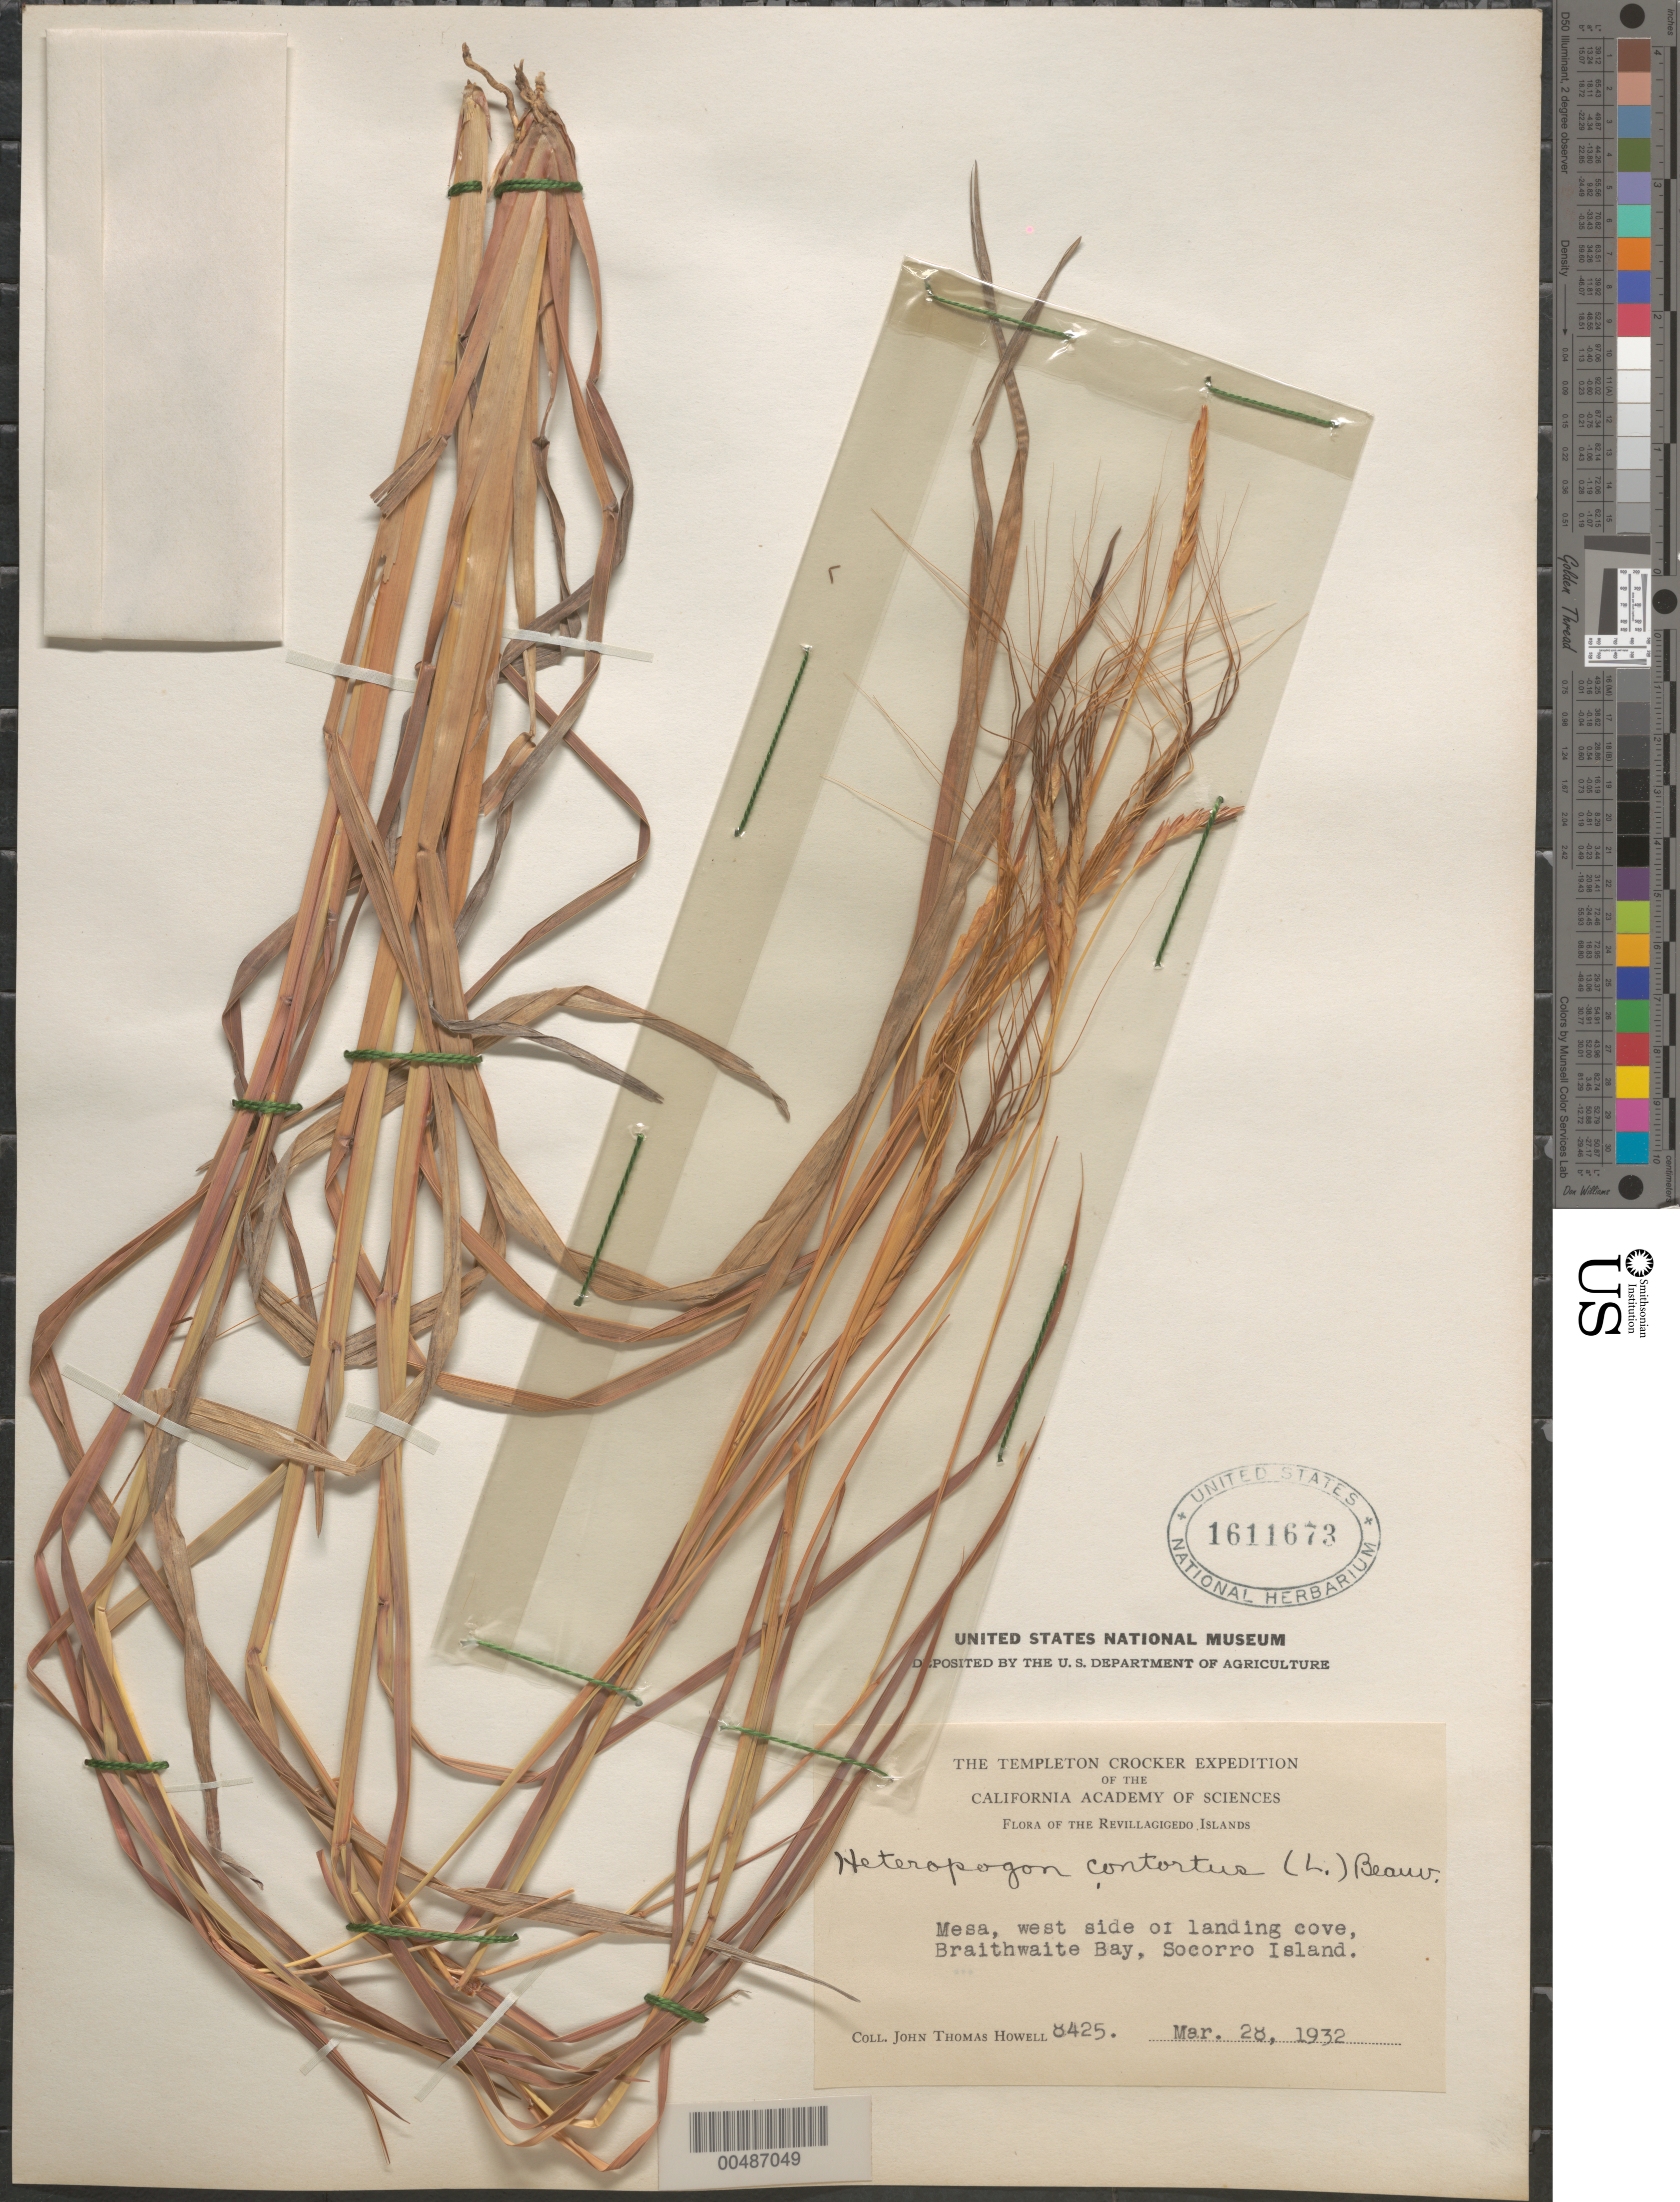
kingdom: Plantae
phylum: Tracheophyta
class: Liliopsida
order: Poales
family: Poaceae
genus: Heteropogon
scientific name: Heteropogon contortus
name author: (L.) P. Beauv. ex Roem. & Schult.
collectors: J. T. Howell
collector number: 8425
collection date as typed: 28 Mar 1932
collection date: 1932-03-28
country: Mexico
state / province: Colima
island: Socorro Island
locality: Mesa, W side of landing cove, Braithwaite Bay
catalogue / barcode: US 1611673